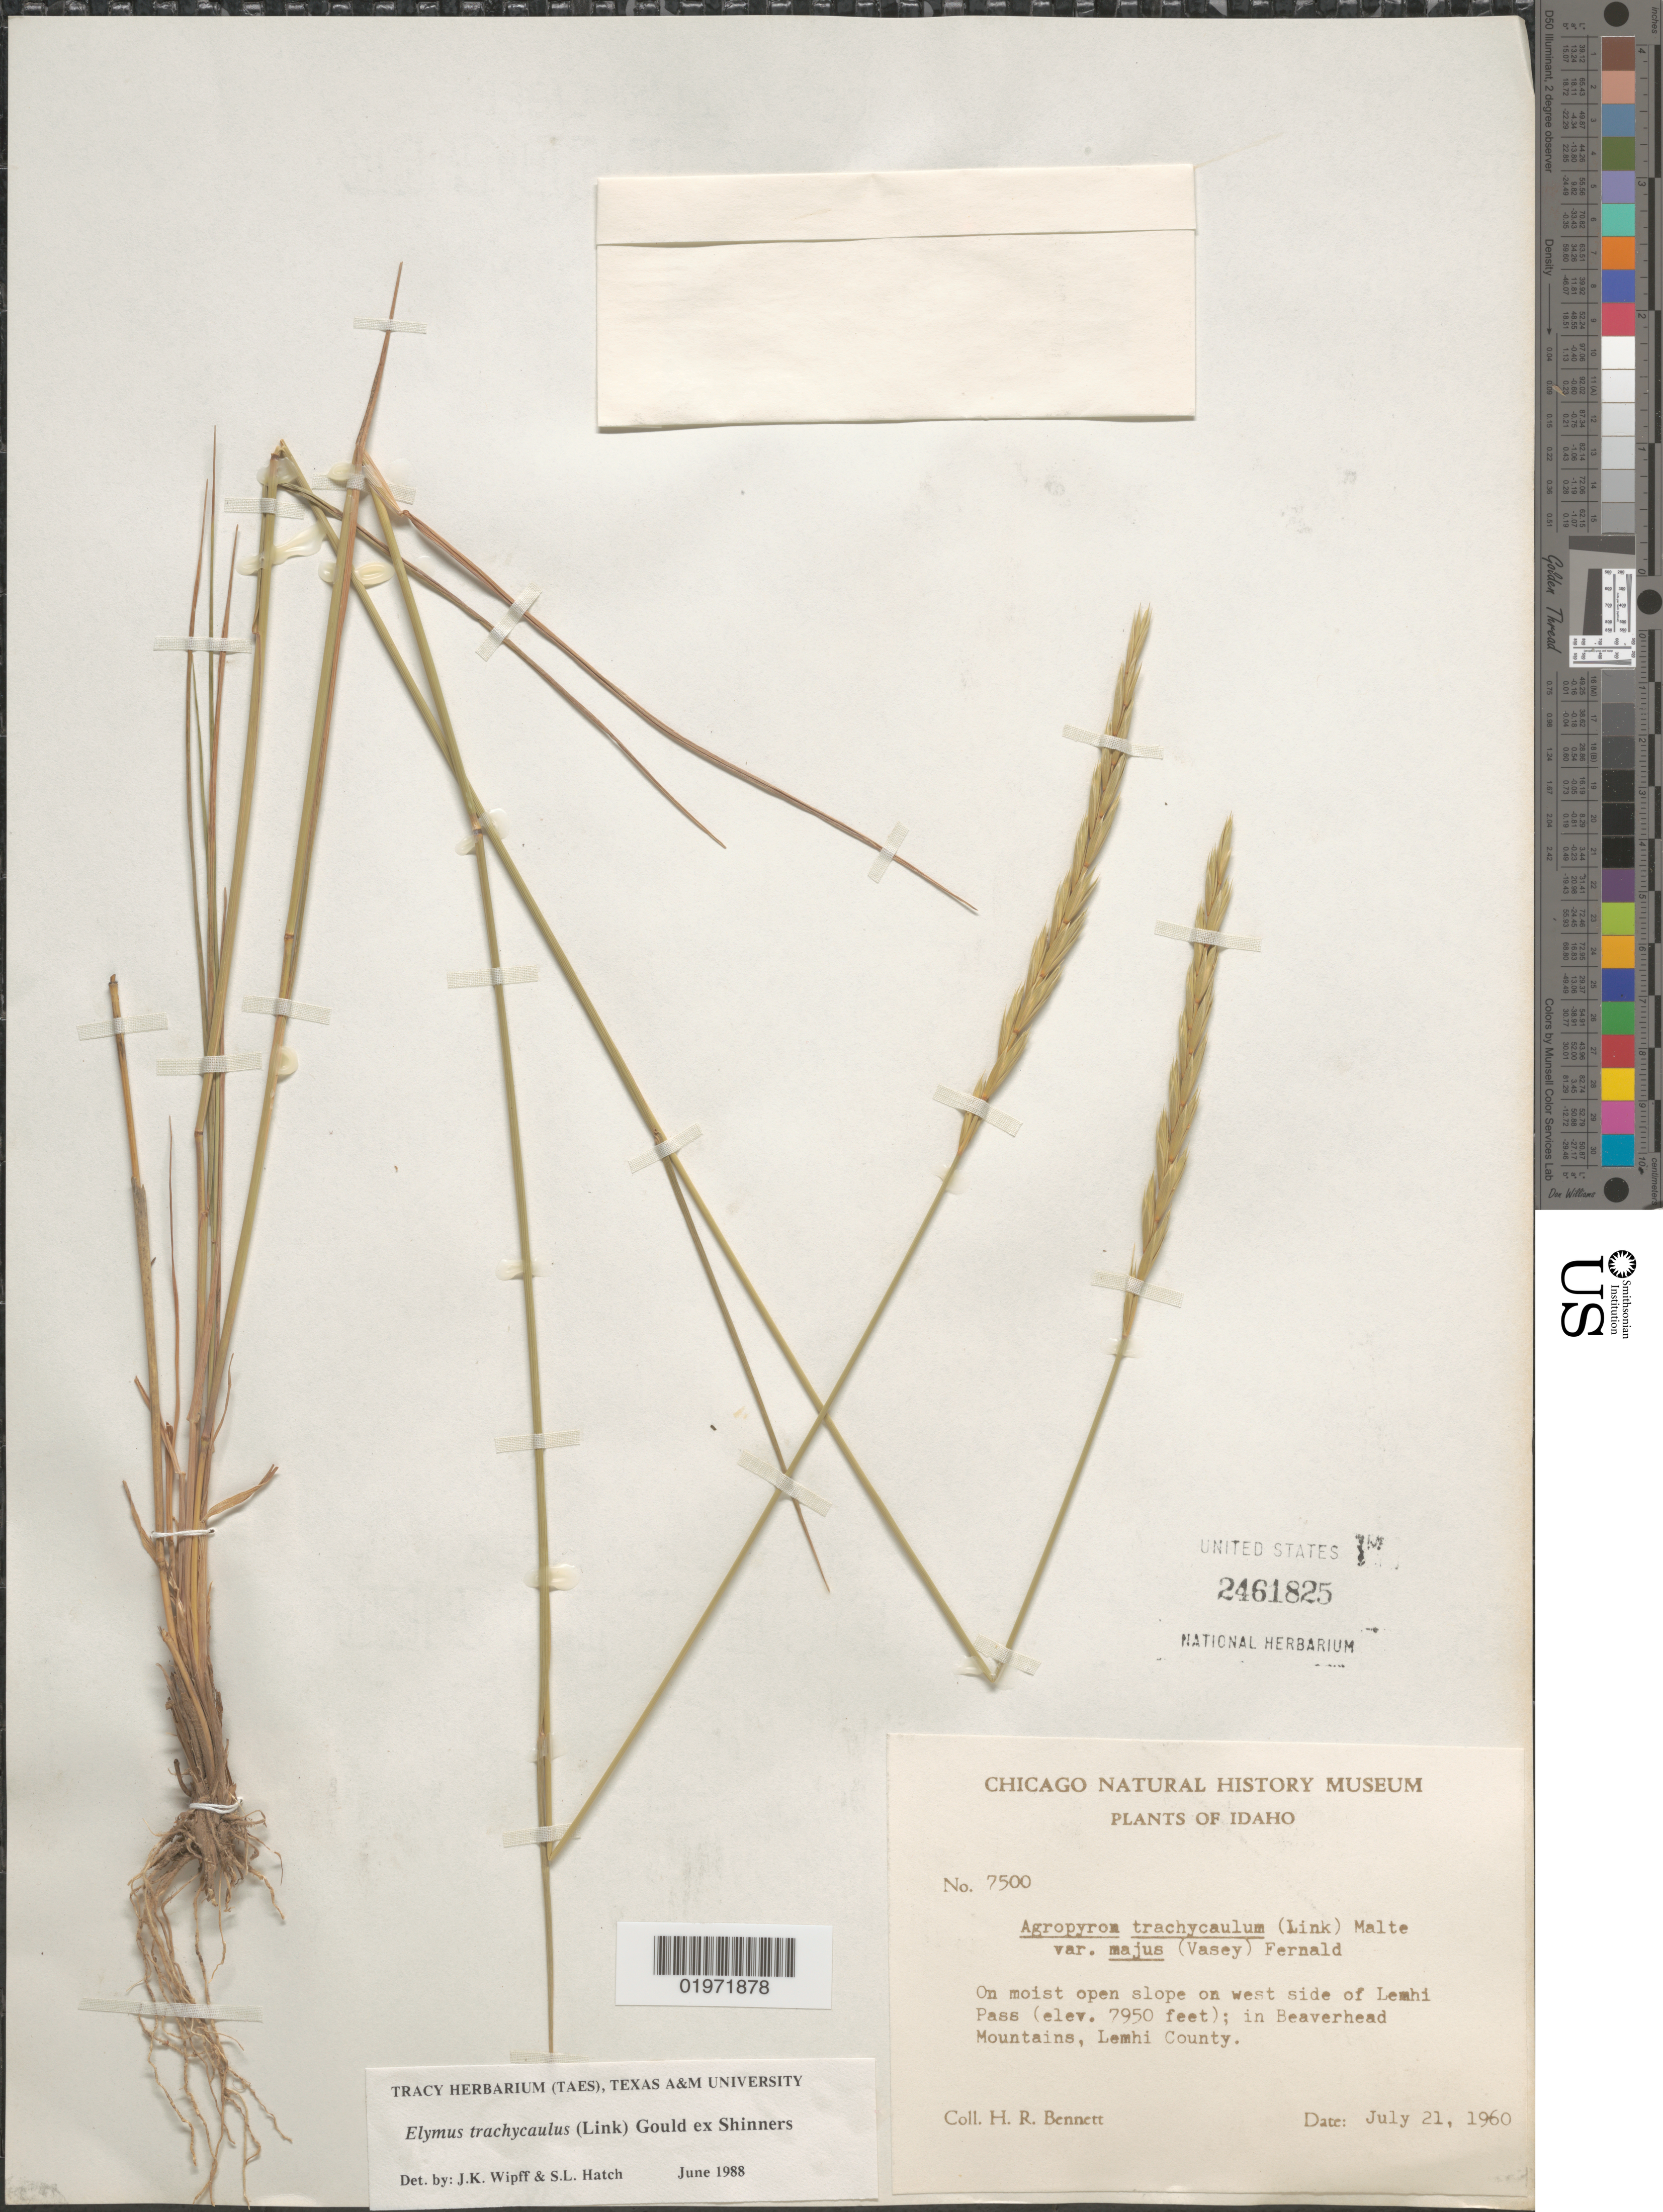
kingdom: Plantae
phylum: Tracheophyta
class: Liliopsida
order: Poales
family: Poaceae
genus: Elymus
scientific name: Elymus trachycaulus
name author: (Link) Gould ex Shinners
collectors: H. R. Bennett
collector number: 7500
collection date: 1960-07-21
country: United States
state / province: Idaho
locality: On moist open slope on west side of Lemhi Pass; in Beaverhead Mountains, Lemhi County.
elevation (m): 2423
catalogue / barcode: US 2461825